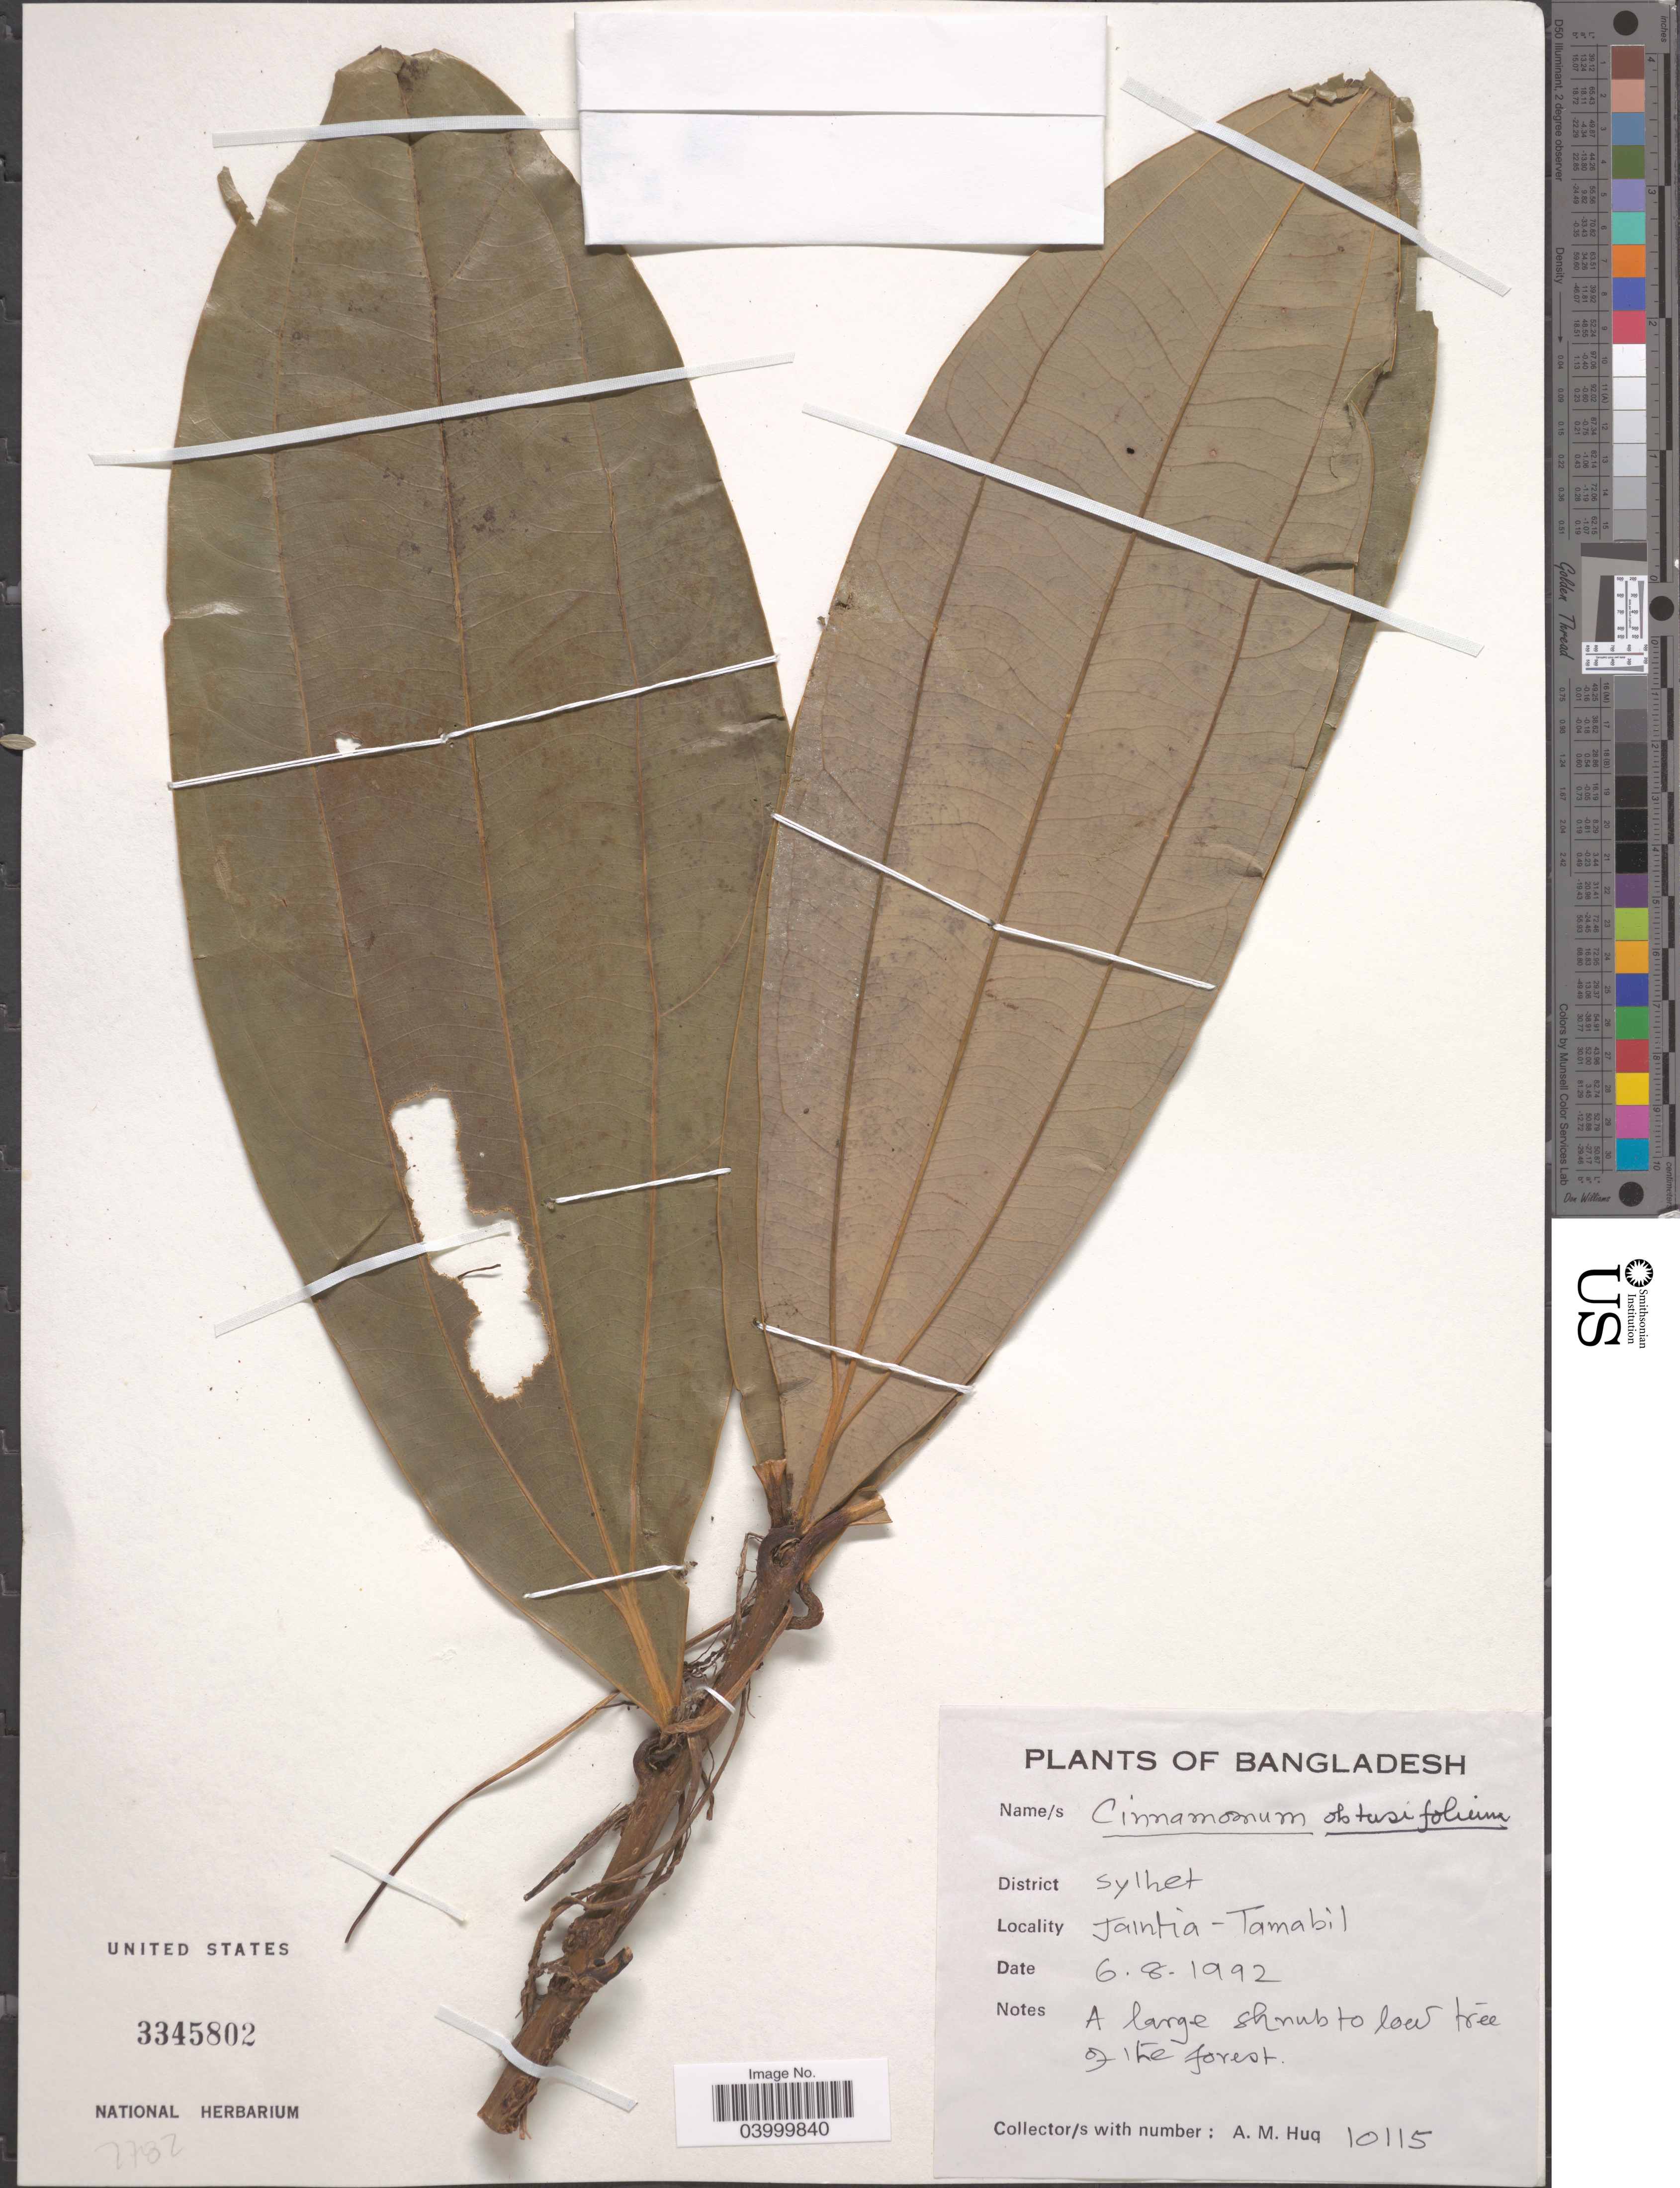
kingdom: Plantae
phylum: Tracheophyta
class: Magnoliopsida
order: Laurales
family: Lauraceae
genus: Cinnamomum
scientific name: Cinnamomum obtusifolium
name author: (Roxb.) Nees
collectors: A. M. Huq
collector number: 10115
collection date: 1992-08-06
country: Bangladesh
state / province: Sylhet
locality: District Sylhet. Jaintia - Tamabil.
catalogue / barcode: US 3345802